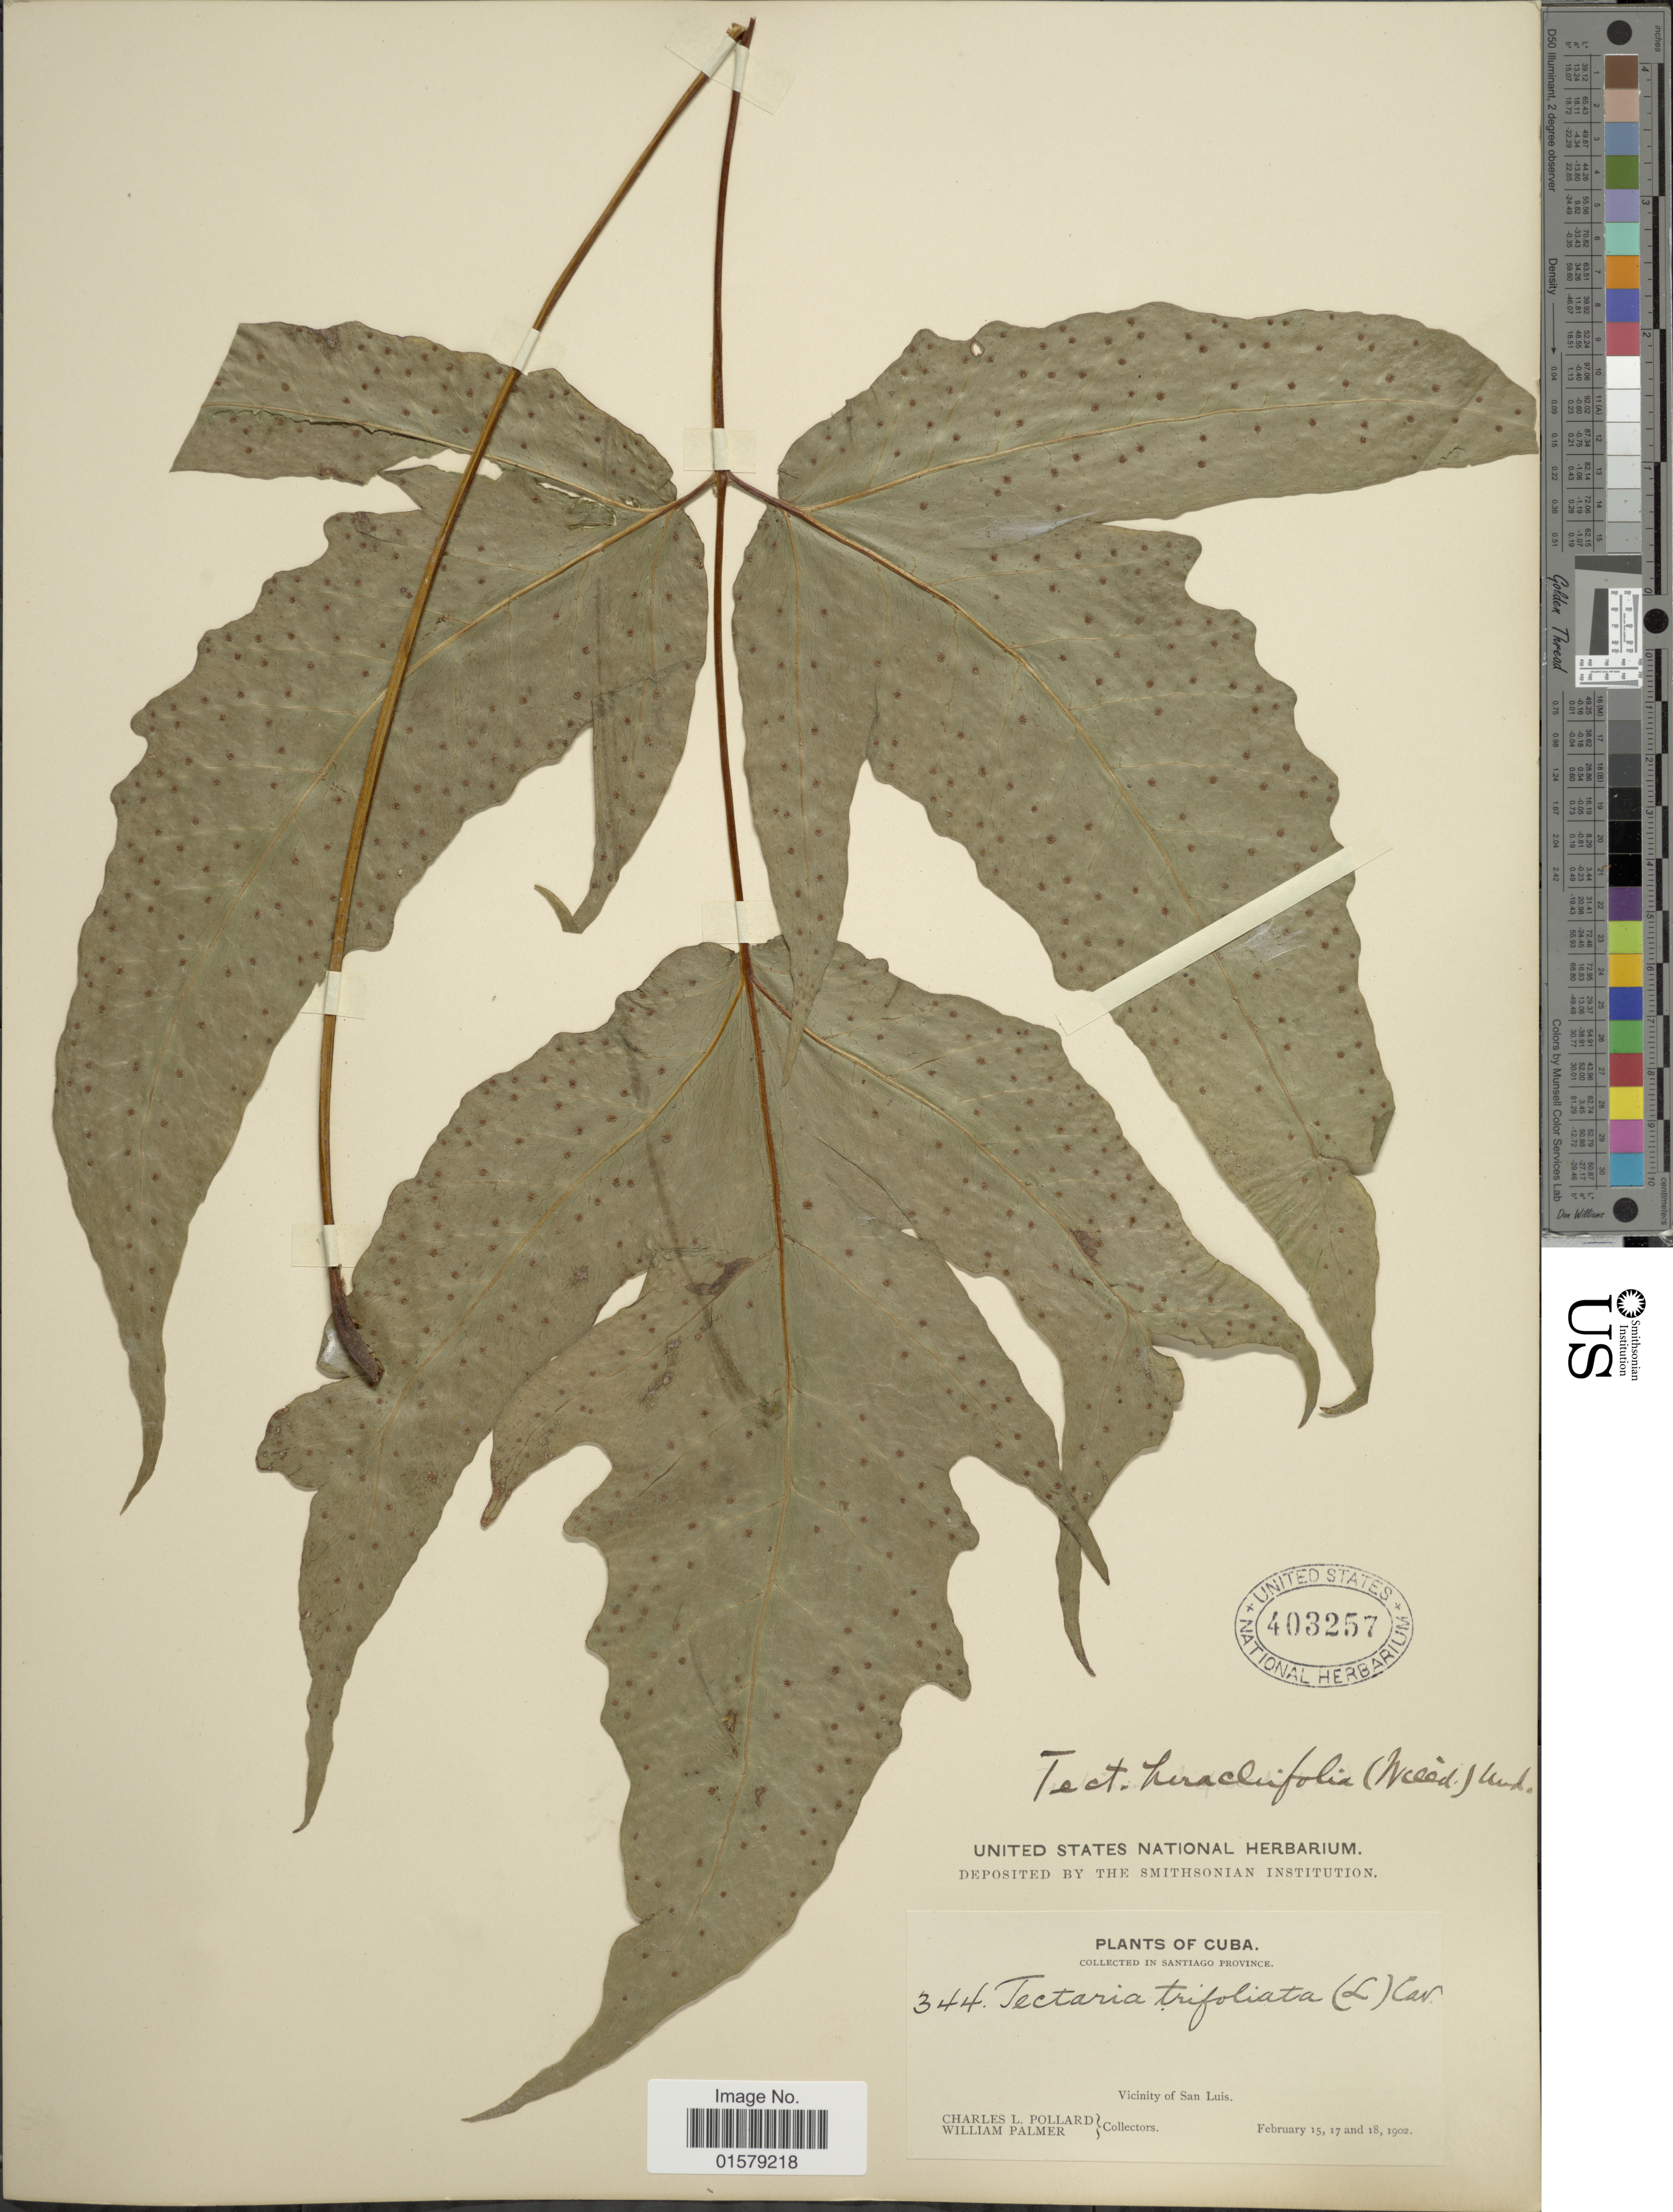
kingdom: Plantae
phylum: Tracheophyta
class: Polypodiopsida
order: Polypodiales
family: Tectariaceae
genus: Tectaria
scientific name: Tectaria heracleifolia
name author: (Willd.) Underw.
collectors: C. L. Pollard & W. Palmer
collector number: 344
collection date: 1902-02-15/1902-02-18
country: Cuba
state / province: Santiago de Cuba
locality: Vicinity of San Luis.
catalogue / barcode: US 403257